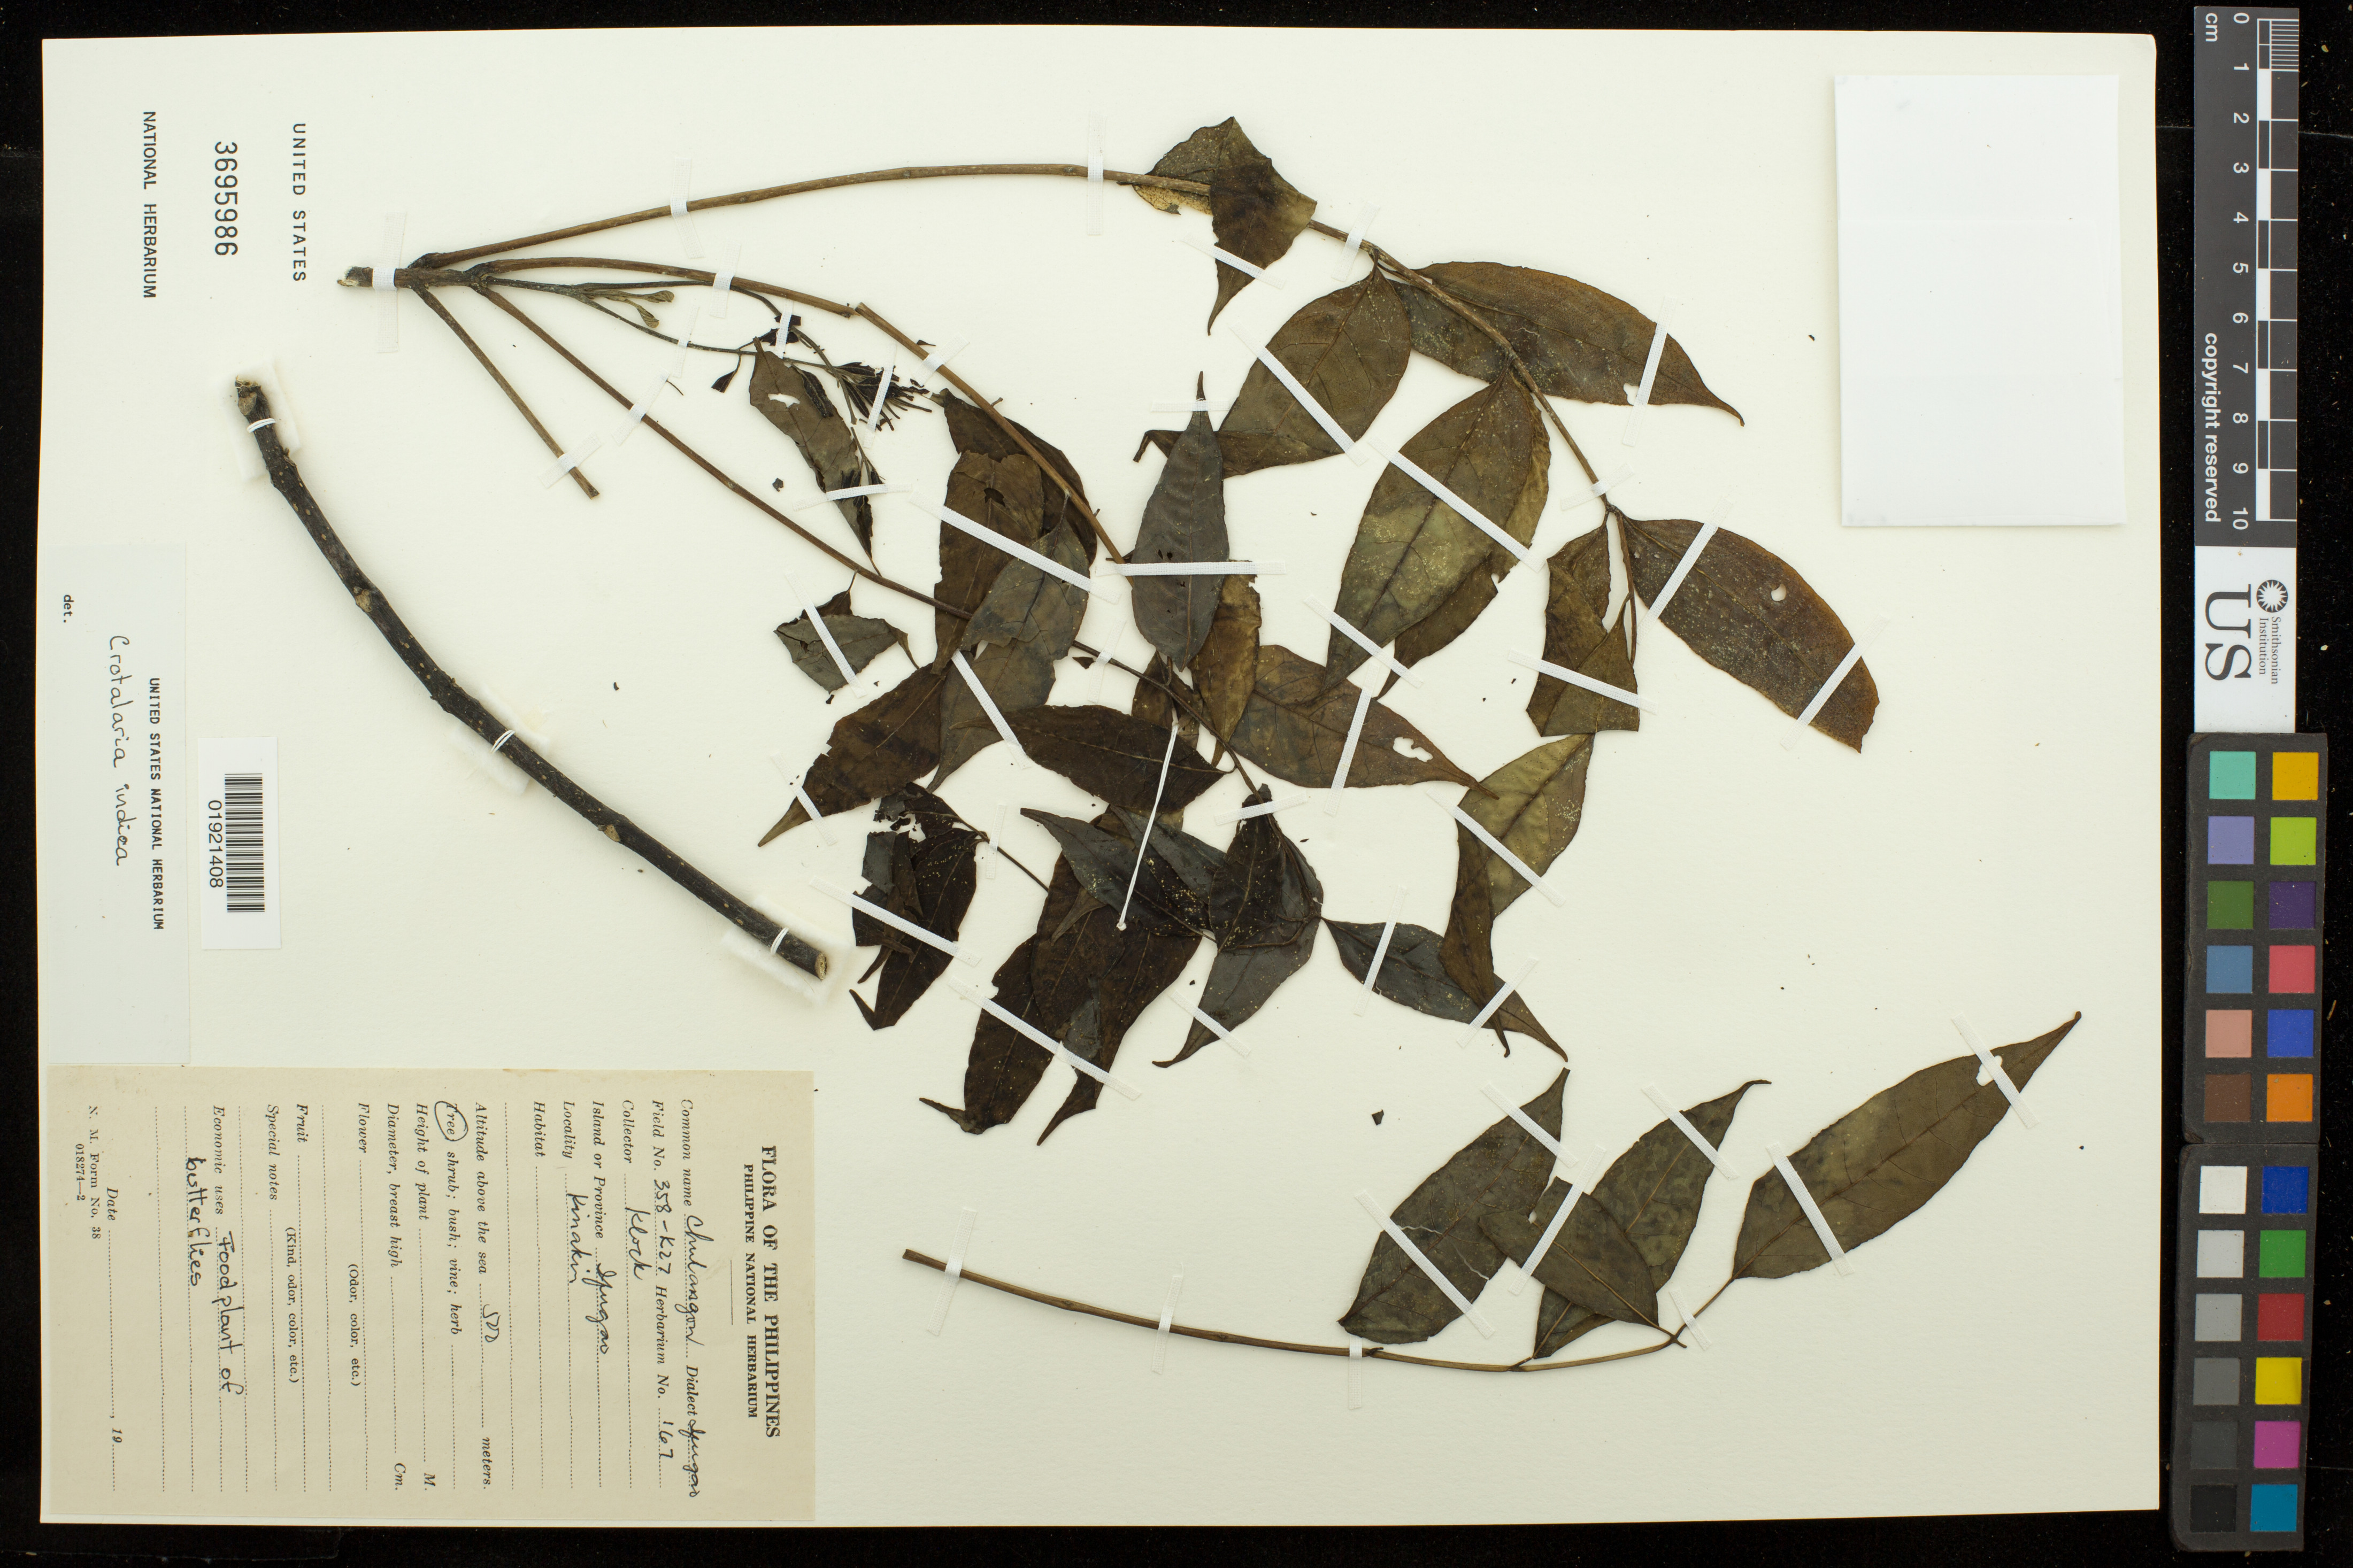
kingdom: Plantae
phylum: Tracheophyta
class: Magnoliopsida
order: Fabales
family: Fabaceae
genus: Crotalaria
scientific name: Crotalaria indica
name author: L.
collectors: Klock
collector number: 358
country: Philippines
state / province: Cordillera (Administrative Region)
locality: Ifugao. Kinakin.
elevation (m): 500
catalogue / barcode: US 3695986